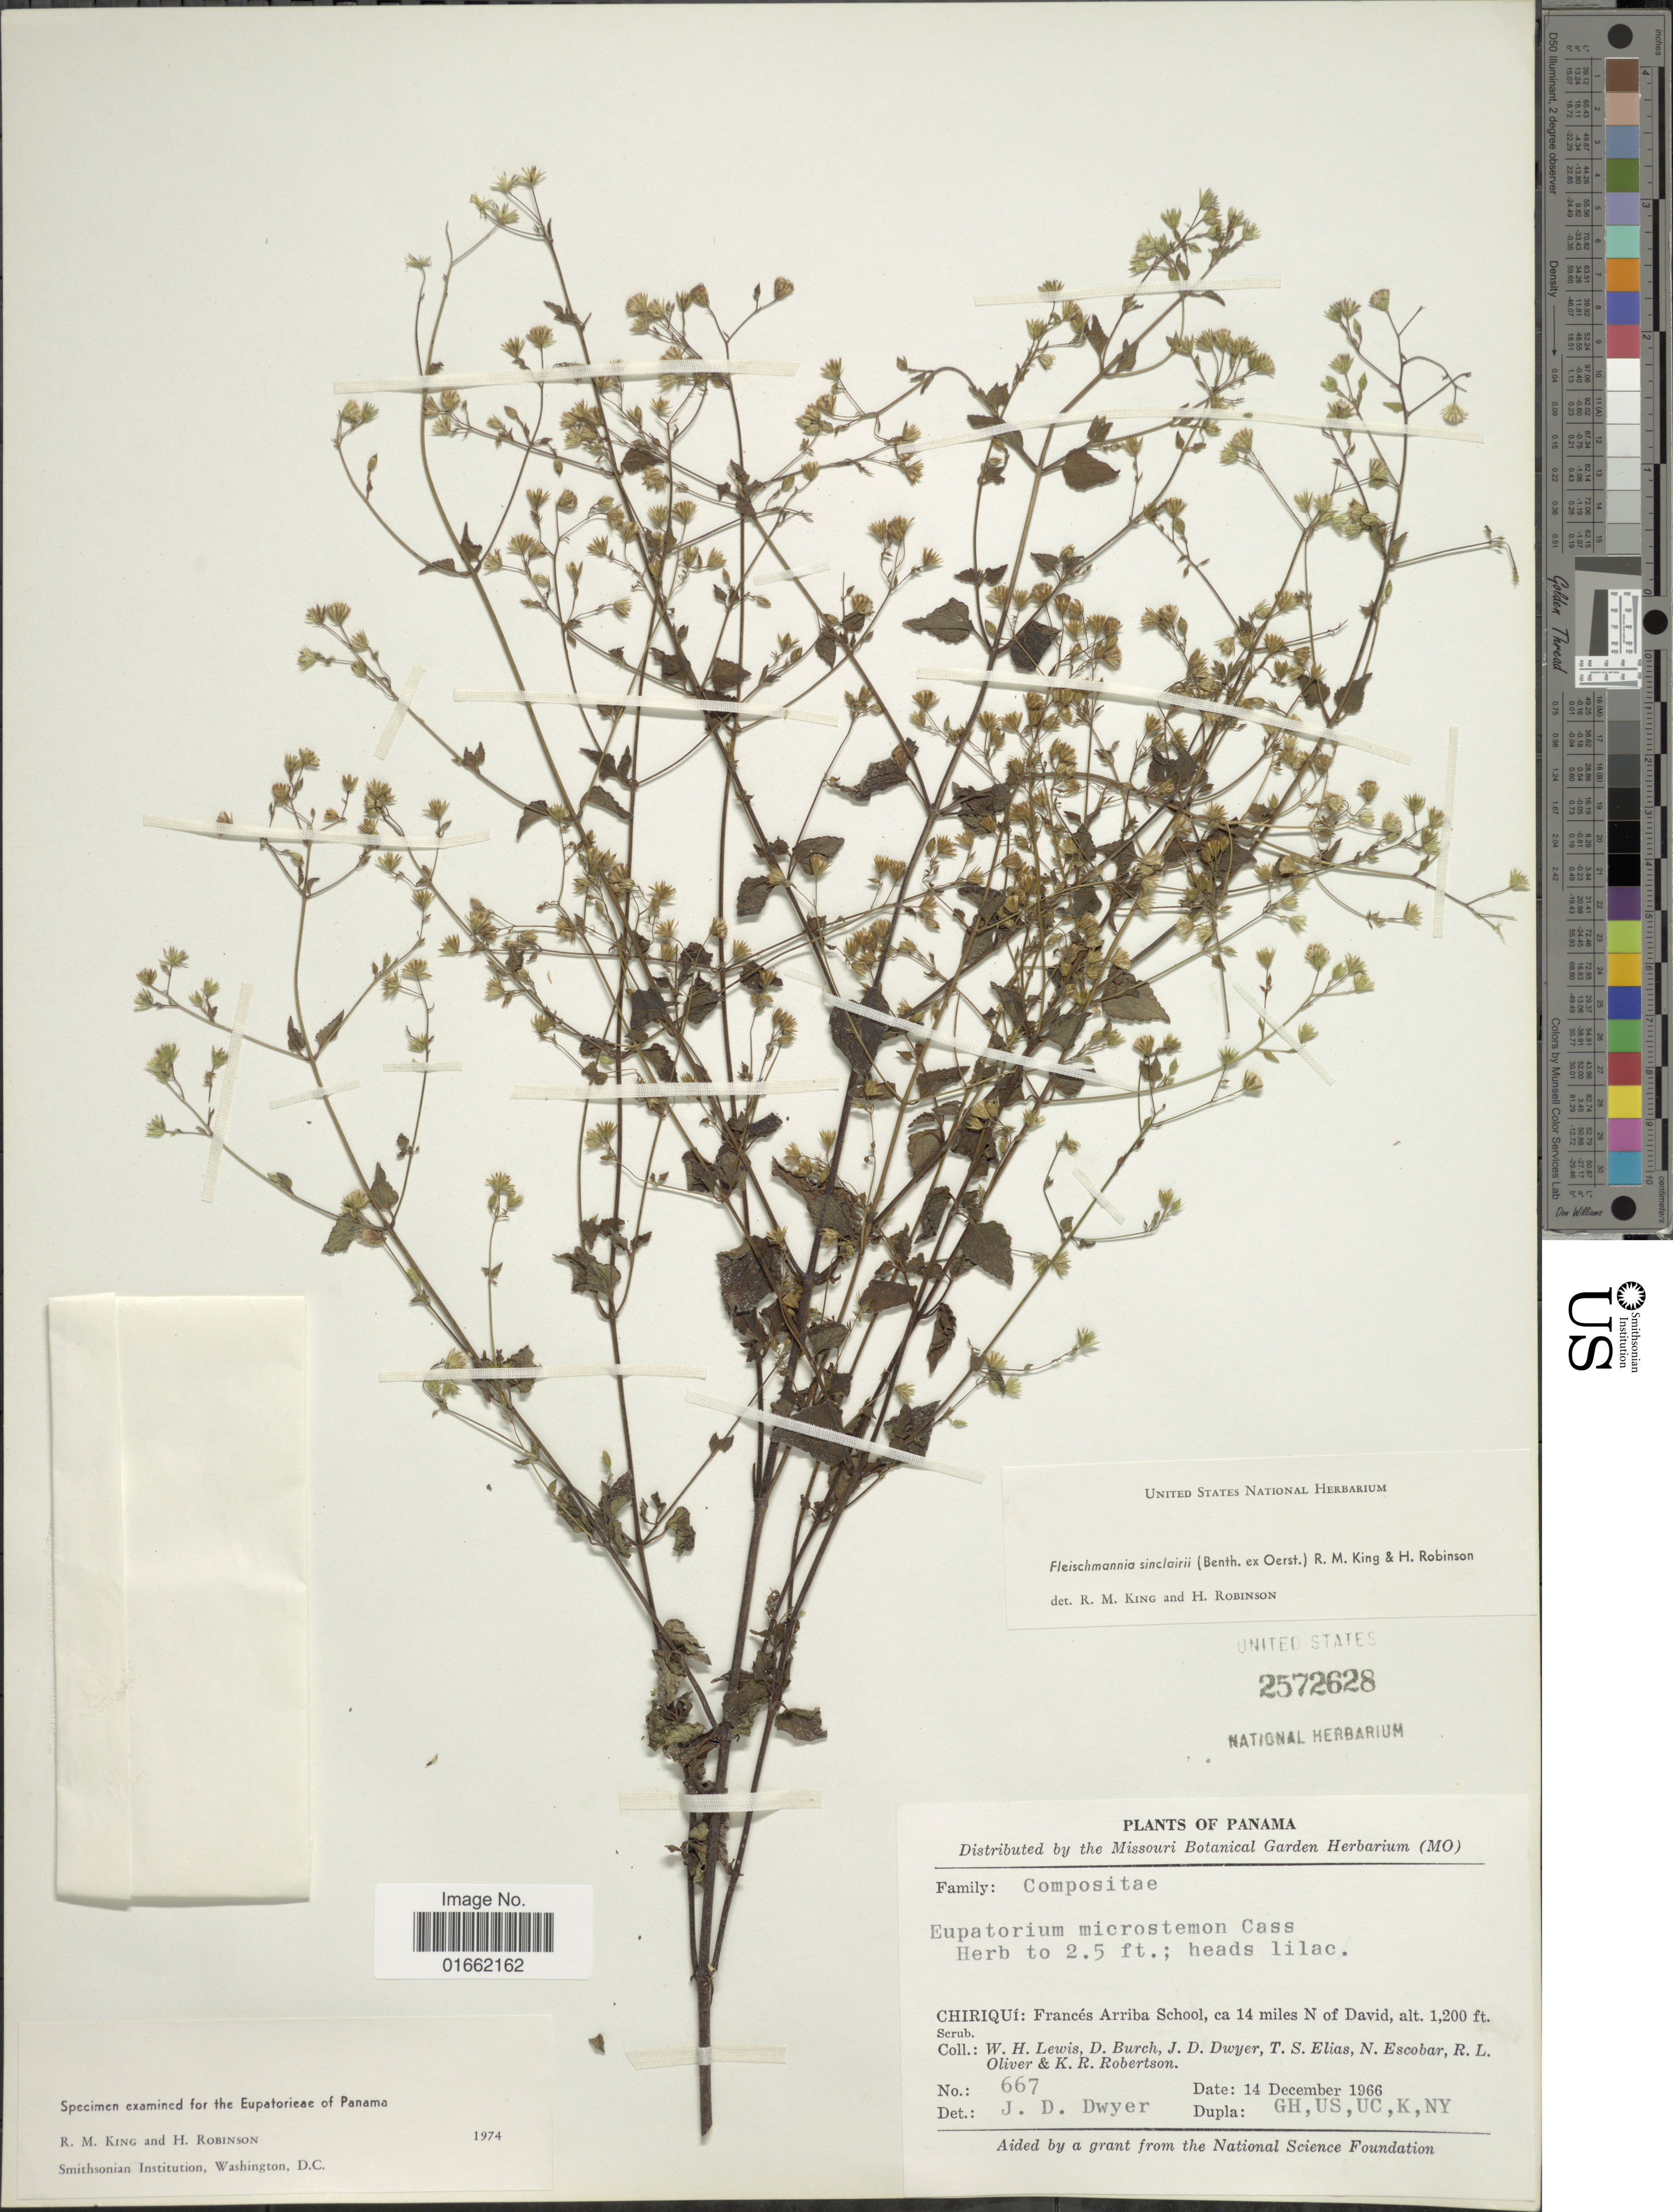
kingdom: Plantae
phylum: Tracheophyta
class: Magnoliopsida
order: Asterales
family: Asteraceae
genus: Fleischmannia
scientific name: Fleischmannia sinclairii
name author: (Benth. ex Oerst.) R.M. King & H. Rob.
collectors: W. H. Lewis, D. Burch, J. D. Dwyer, T. S. Elias & et al.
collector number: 667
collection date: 1966-12-14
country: Panama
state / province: Chiriqui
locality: Chiriqui: Francés Arriba School, ca 14 miles N of David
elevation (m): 366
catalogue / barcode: US 2572628